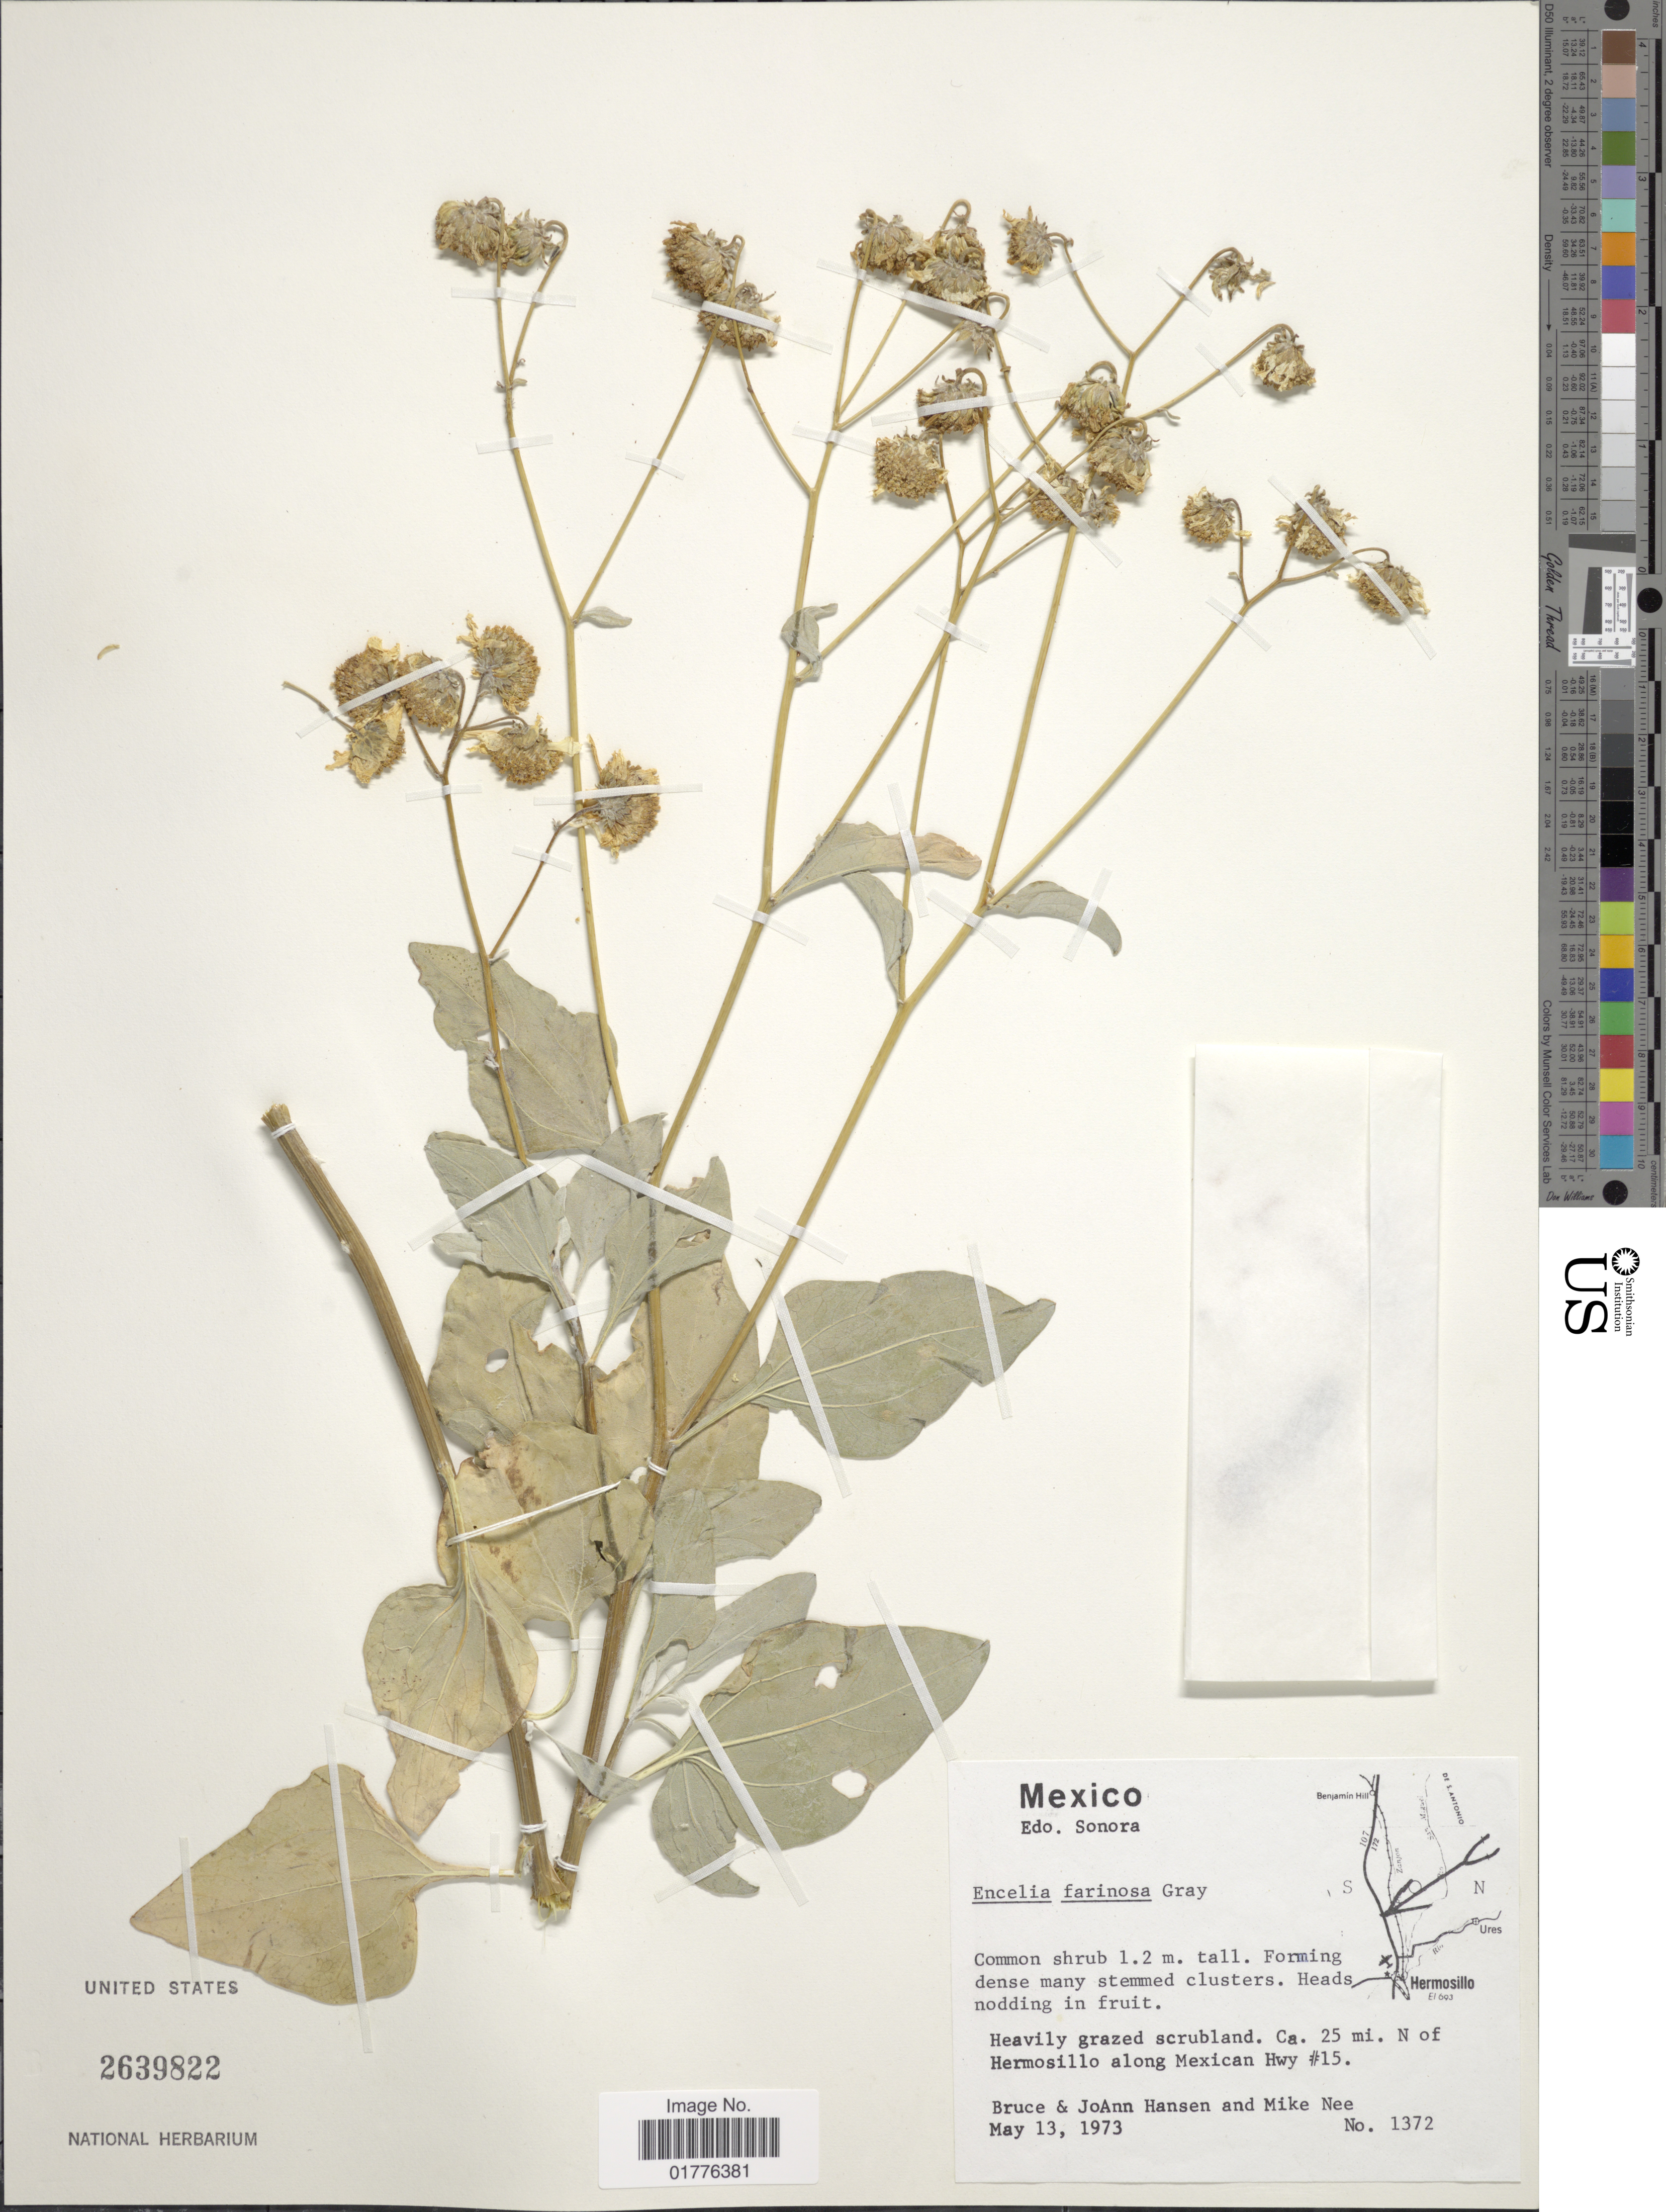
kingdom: Plantae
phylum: Tracheophyta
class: Magnoliopsida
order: Asterales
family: Asteraceae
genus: Encelia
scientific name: Encelia farinosa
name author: A. Gray ex Torr. in Emory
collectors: B. Hansen, J. Hansen & M. Nee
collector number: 1372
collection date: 1979-05-13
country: Mexico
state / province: Sonora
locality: Ca. 25 mi. N of Hermosillo along Mexican Hwy #15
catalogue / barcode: US 2639822